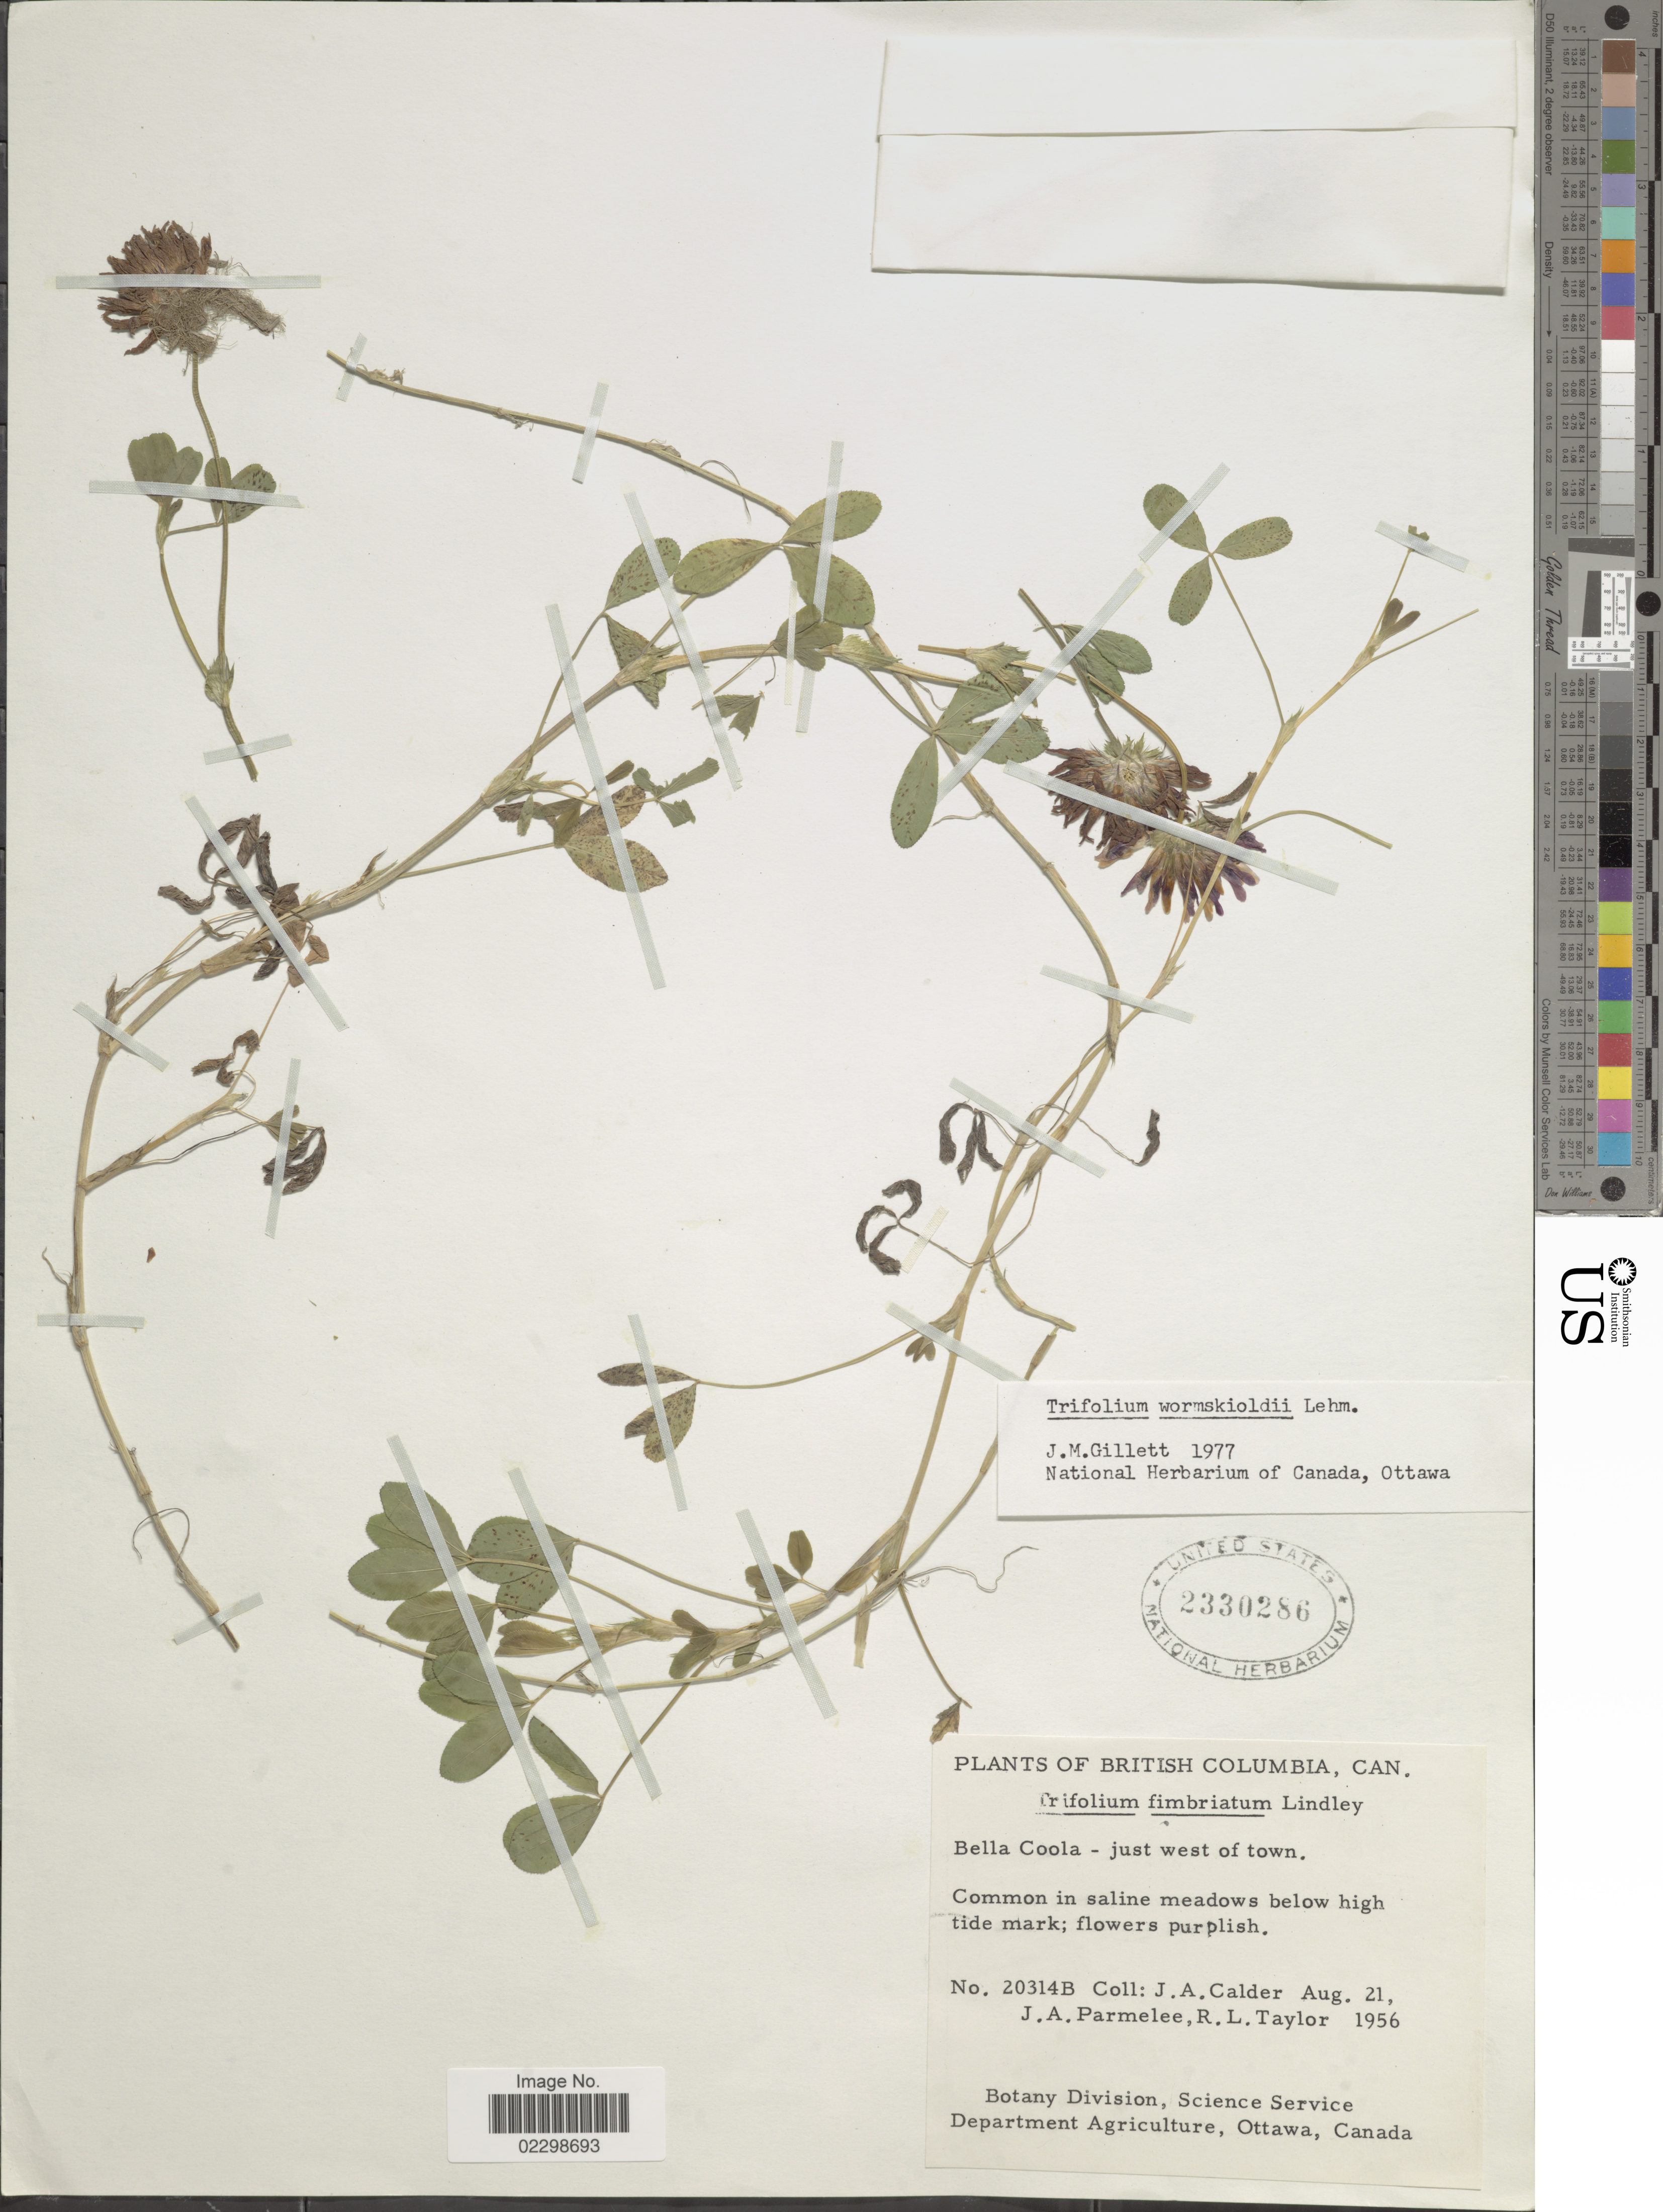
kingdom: Plantae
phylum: Tracheophyta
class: Magnoliopsida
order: Fabales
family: Fabaceae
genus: Trifolium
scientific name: Trifolium wormskioldii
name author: Lehm.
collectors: J. A. Calder, J. A. Parmelee & R. Taylor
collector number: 20314B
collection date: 1956-08-21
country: Canada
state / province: British Columbia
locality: Can., Bella Coola, just west of town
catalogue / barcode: US 2330286